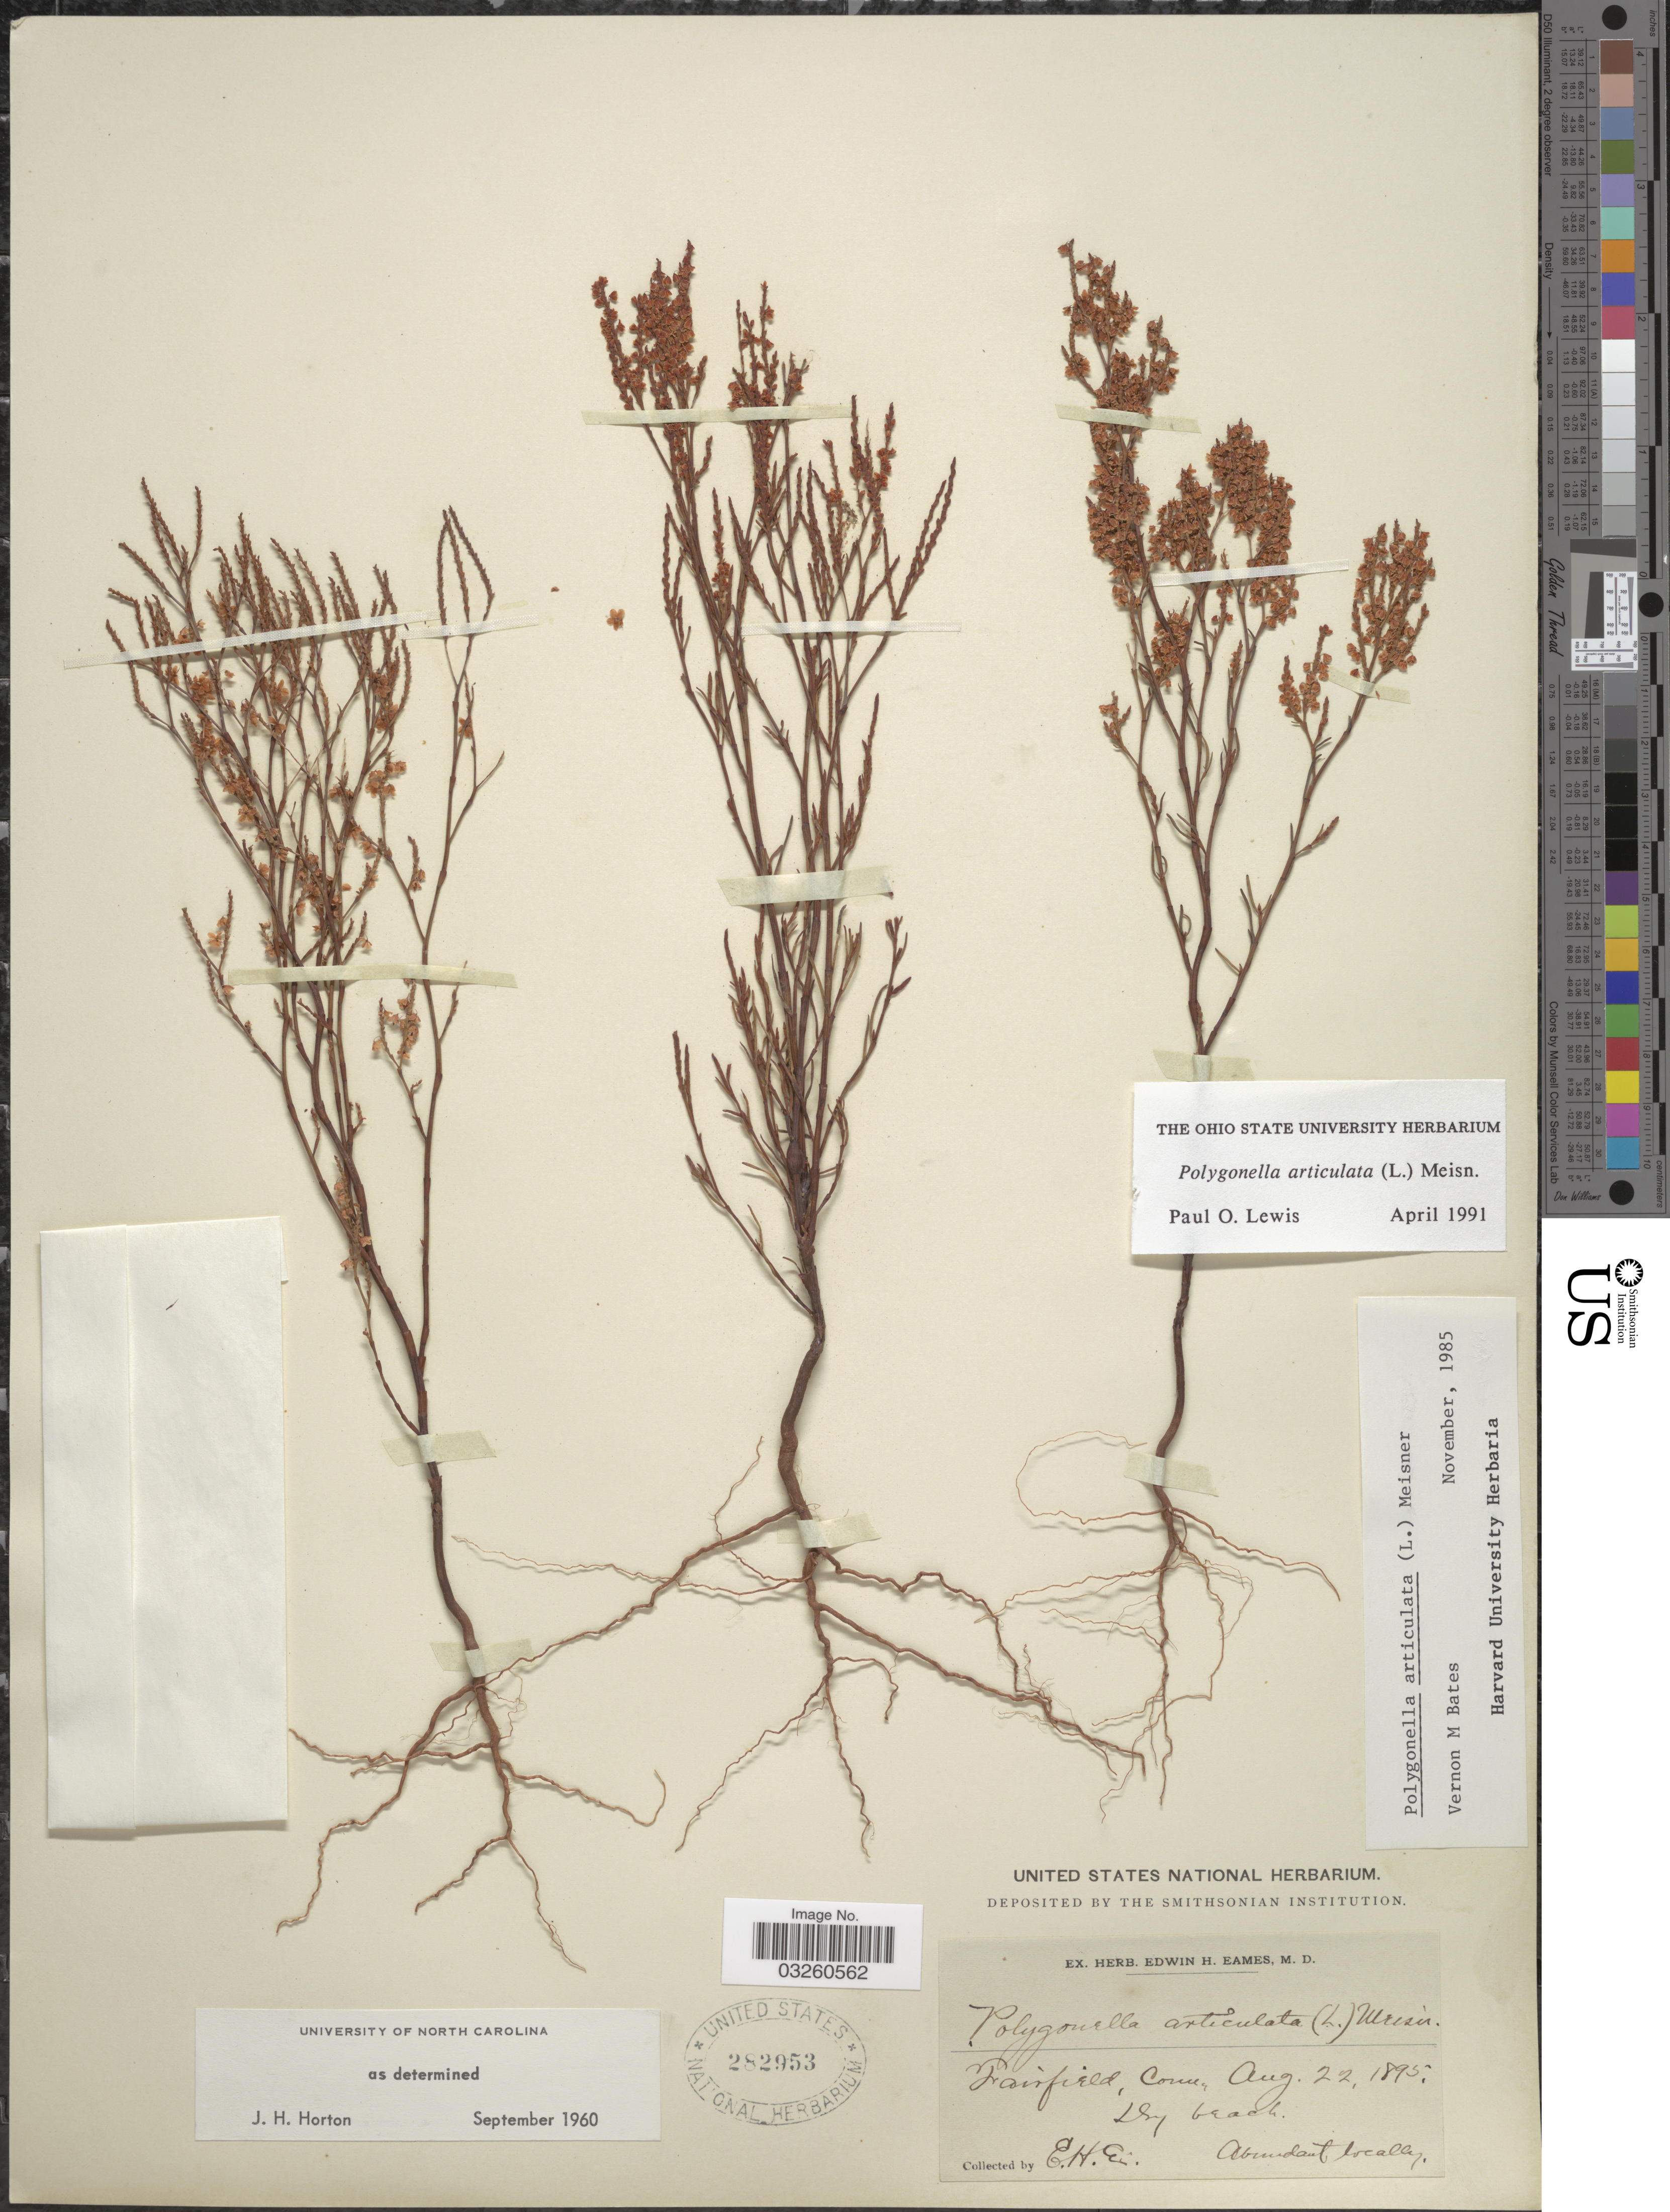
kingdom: Plantae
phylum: Tracheophyta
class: Magnoliopsida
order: Caryophyllales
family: Polygonaceae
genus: Polygonella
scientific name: Polygonella articulata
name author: (L.) Meisn.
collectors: E. H. Eames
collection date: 1895-08-22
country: United States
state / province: Connecticut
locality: Fairfield, Conn.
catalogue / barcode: US 282953